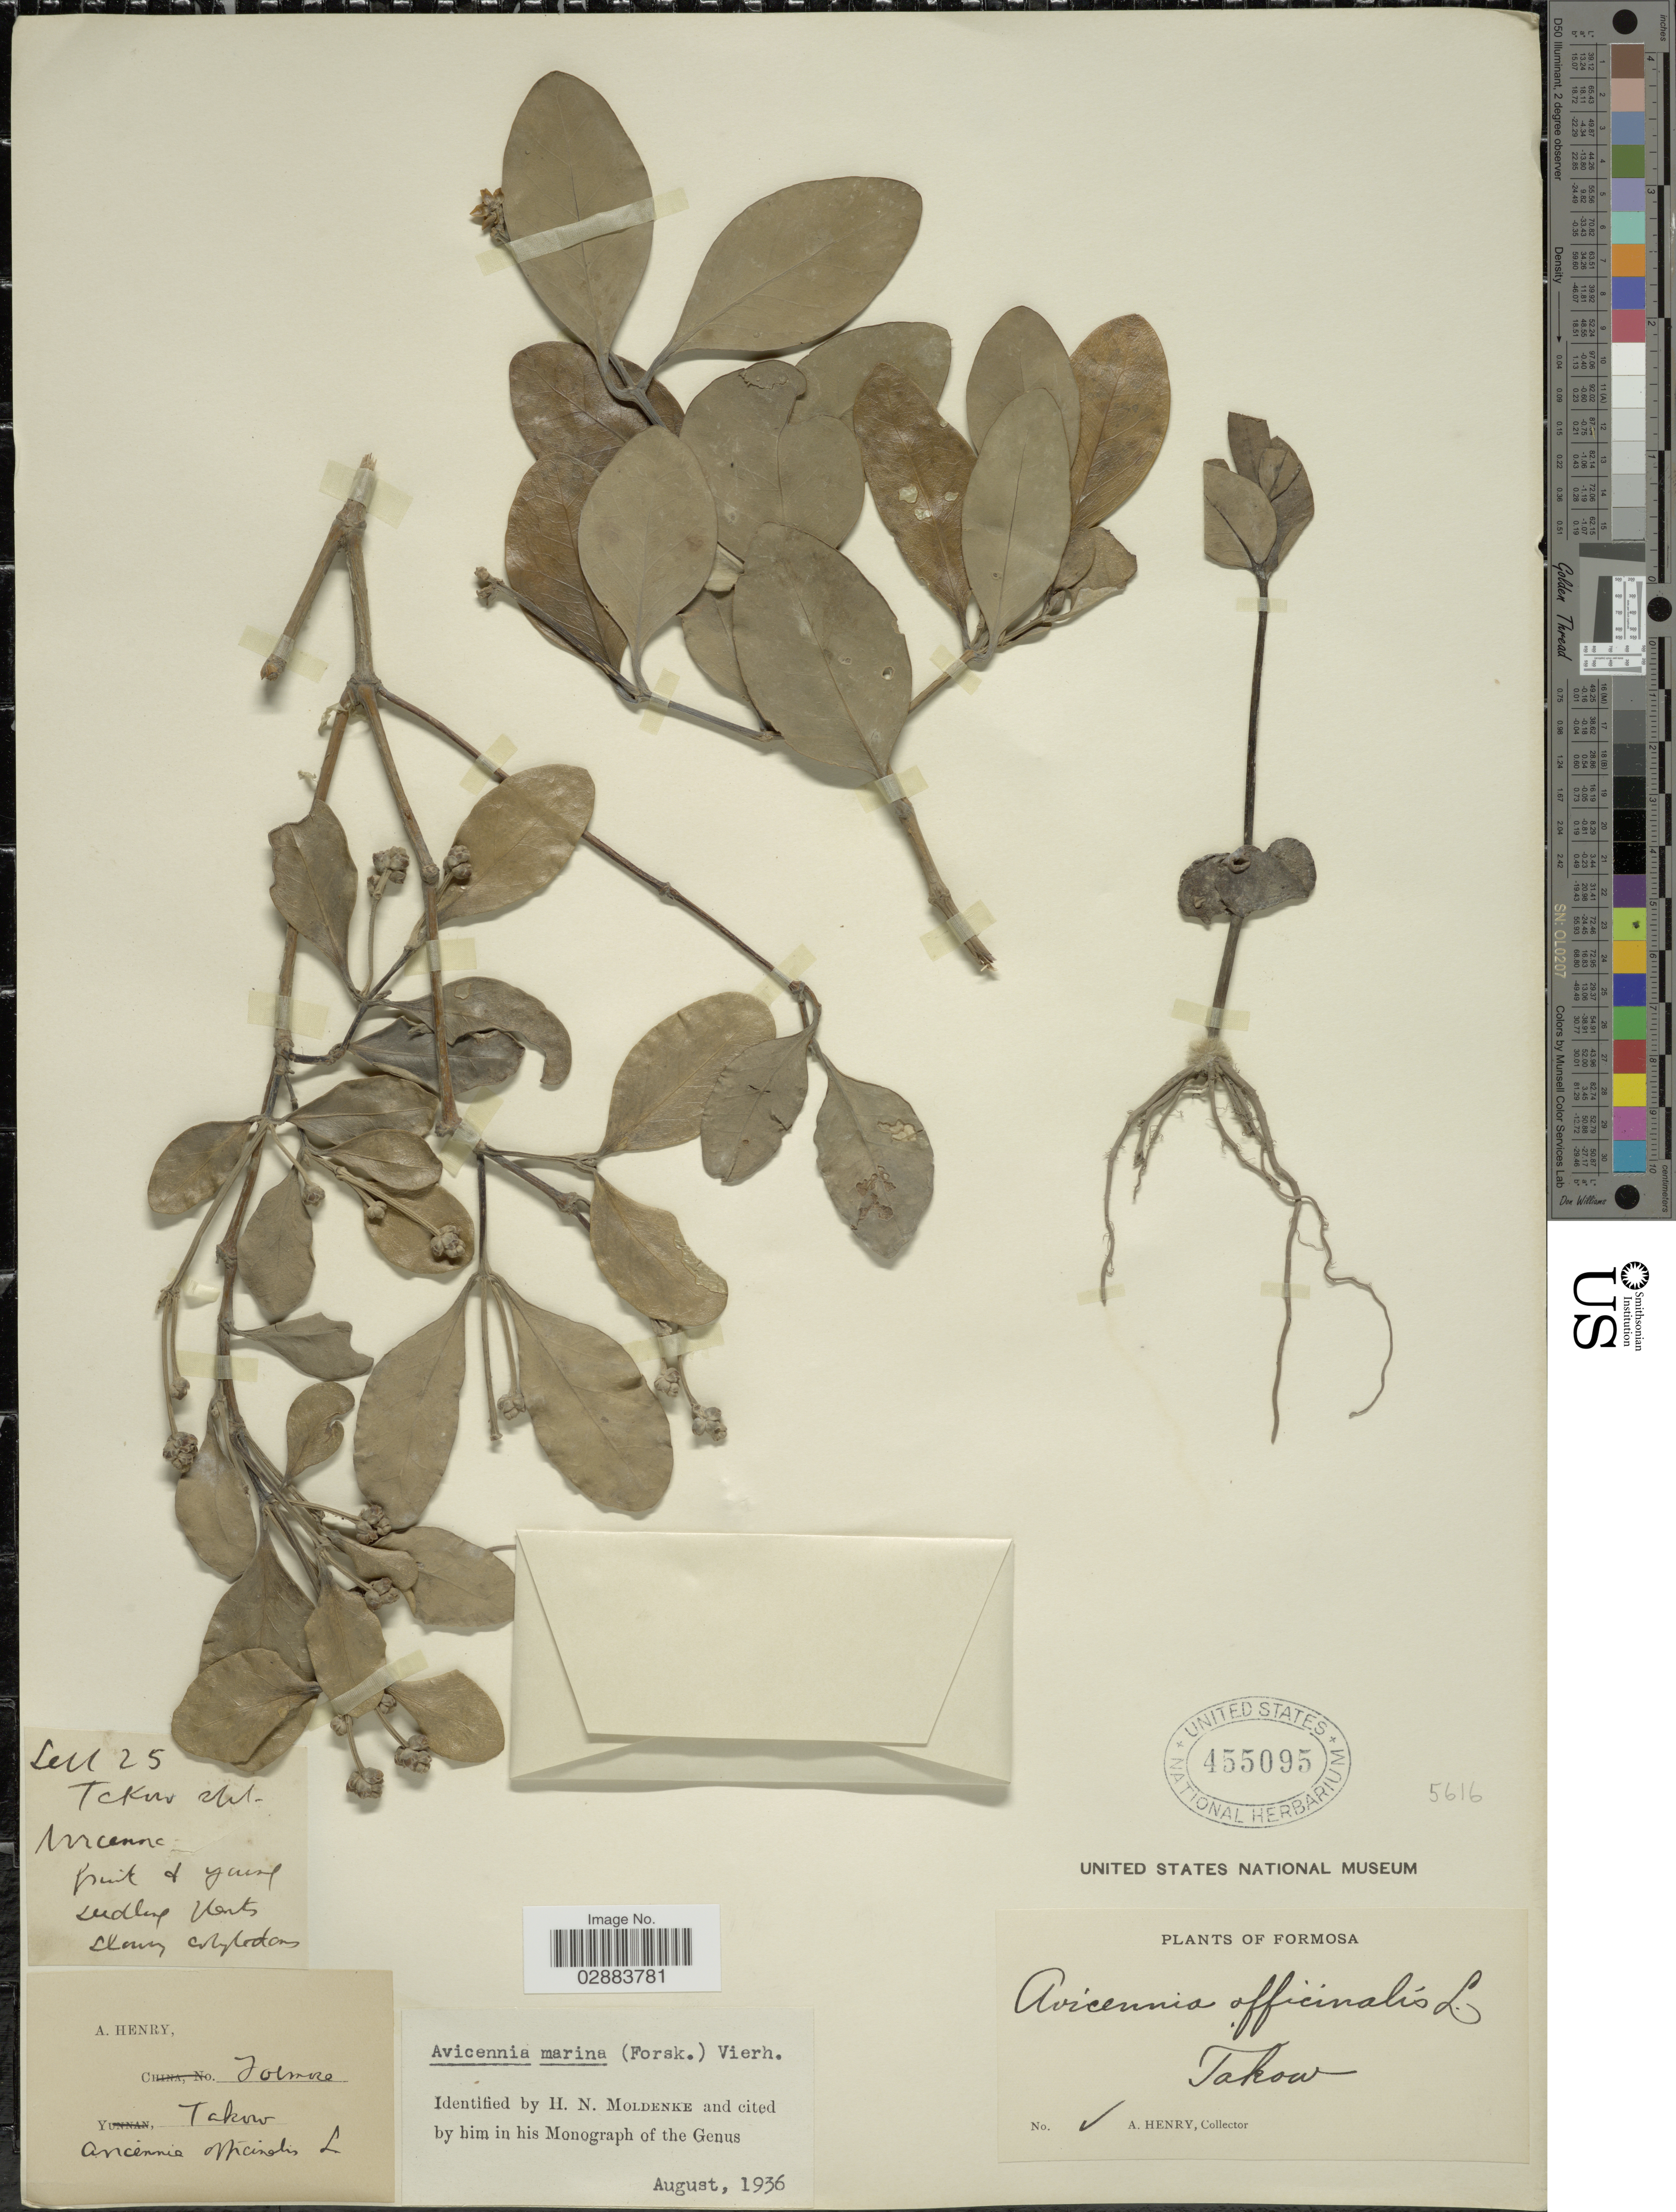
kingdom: Plantae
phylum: Tracheophyta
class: Magnoliopsida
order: Lamiales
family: Acanthaceae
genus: Avicennia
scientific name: Avicennia marina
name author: (Forssk.) Vierh.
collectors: A. Henry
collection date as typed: Transcribed d/m/y: /9/25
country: Taiwan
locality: Formosa. Takow.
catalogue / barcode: US 455095